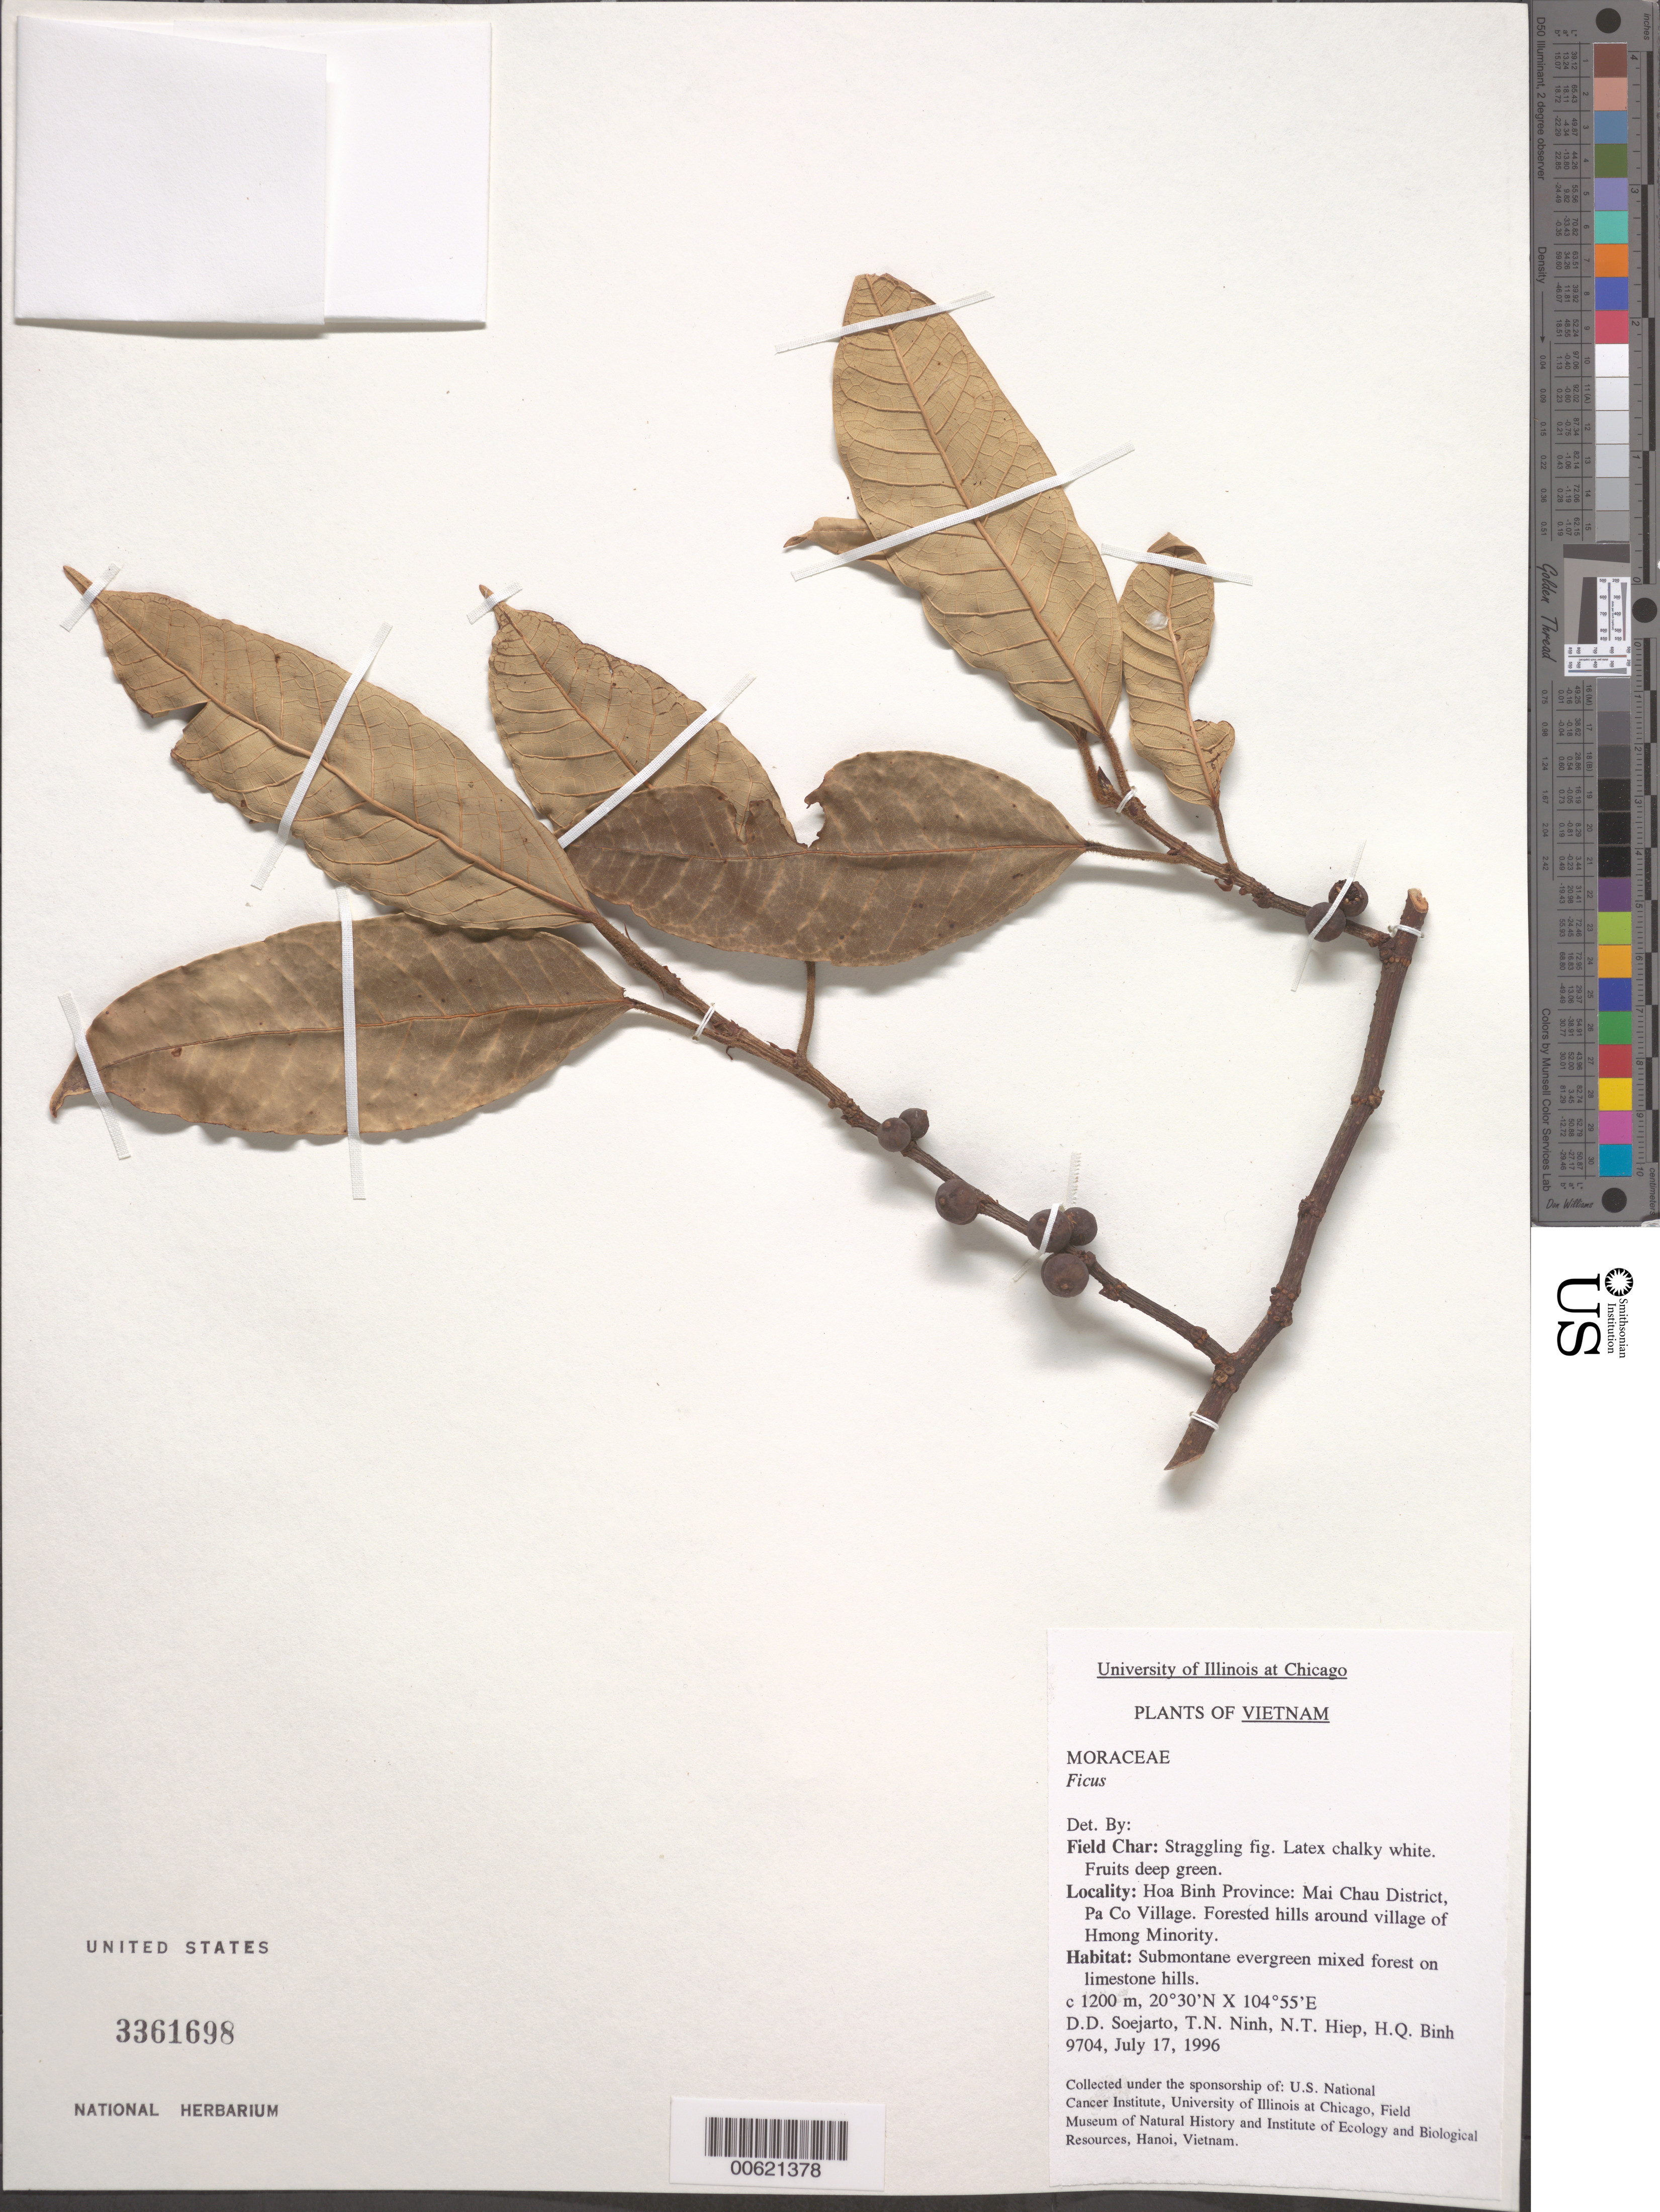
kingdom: Plantae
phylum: Tracheophyta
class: Magnoliopsida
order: Rosales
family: Moraceae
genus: Ficus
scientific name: Ficus sp.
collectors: D. D. Soejarto, T. N. Ninh, N. T. Hiep & H. Q. Binh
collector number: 9704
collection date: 1996-07-17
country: Vietnam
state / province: Hoa Binh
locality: Mai Chau District, Pa Co Village. Forested hills around village of Hmong Minority.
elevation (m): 1200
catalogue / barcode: US 3361698